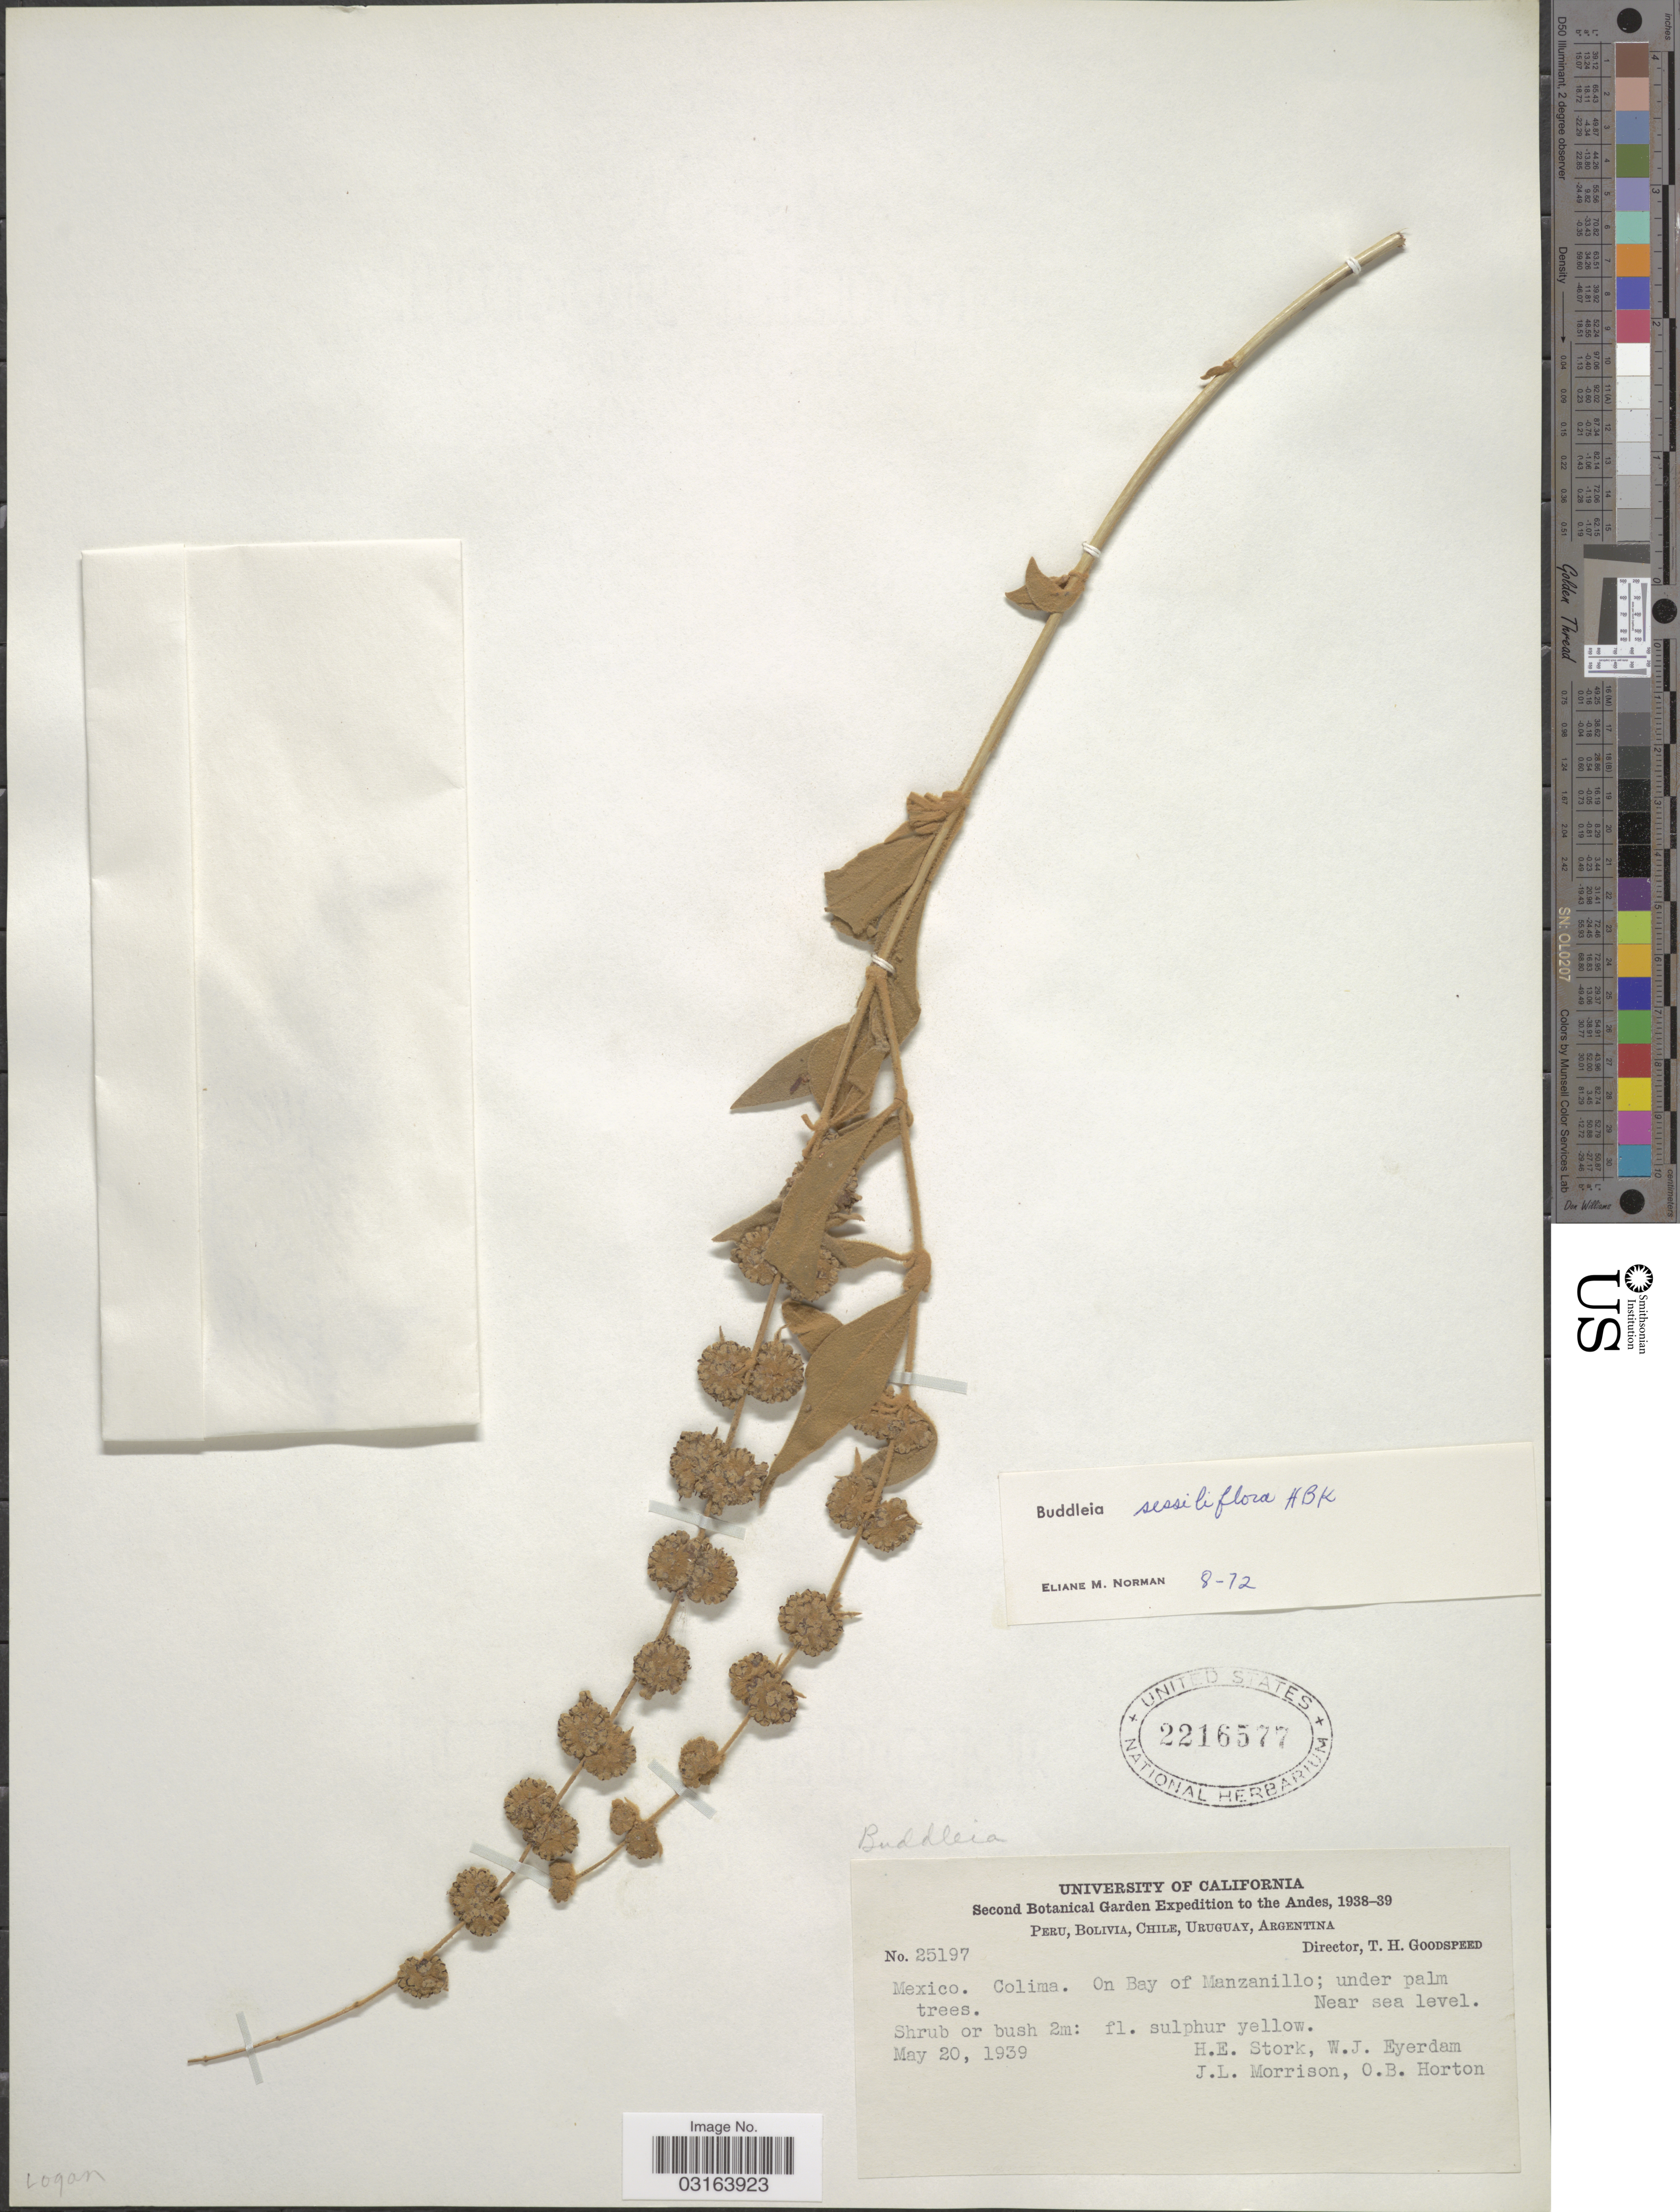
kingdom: Plantae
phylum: Tracheophyta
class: Magnoliopsida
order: Lamiales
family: Scrophulariaceae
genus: Buddleja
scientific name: Buddleja sessiliflora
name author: Kunth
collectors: H. E. Stork, W. J. Eyerdam, J. Morrison & O. B. Horton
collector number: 25197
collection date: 1939-05-20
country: Mexico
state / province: Colima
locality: On Bay of Manzanillo.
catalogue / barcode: US 2216577